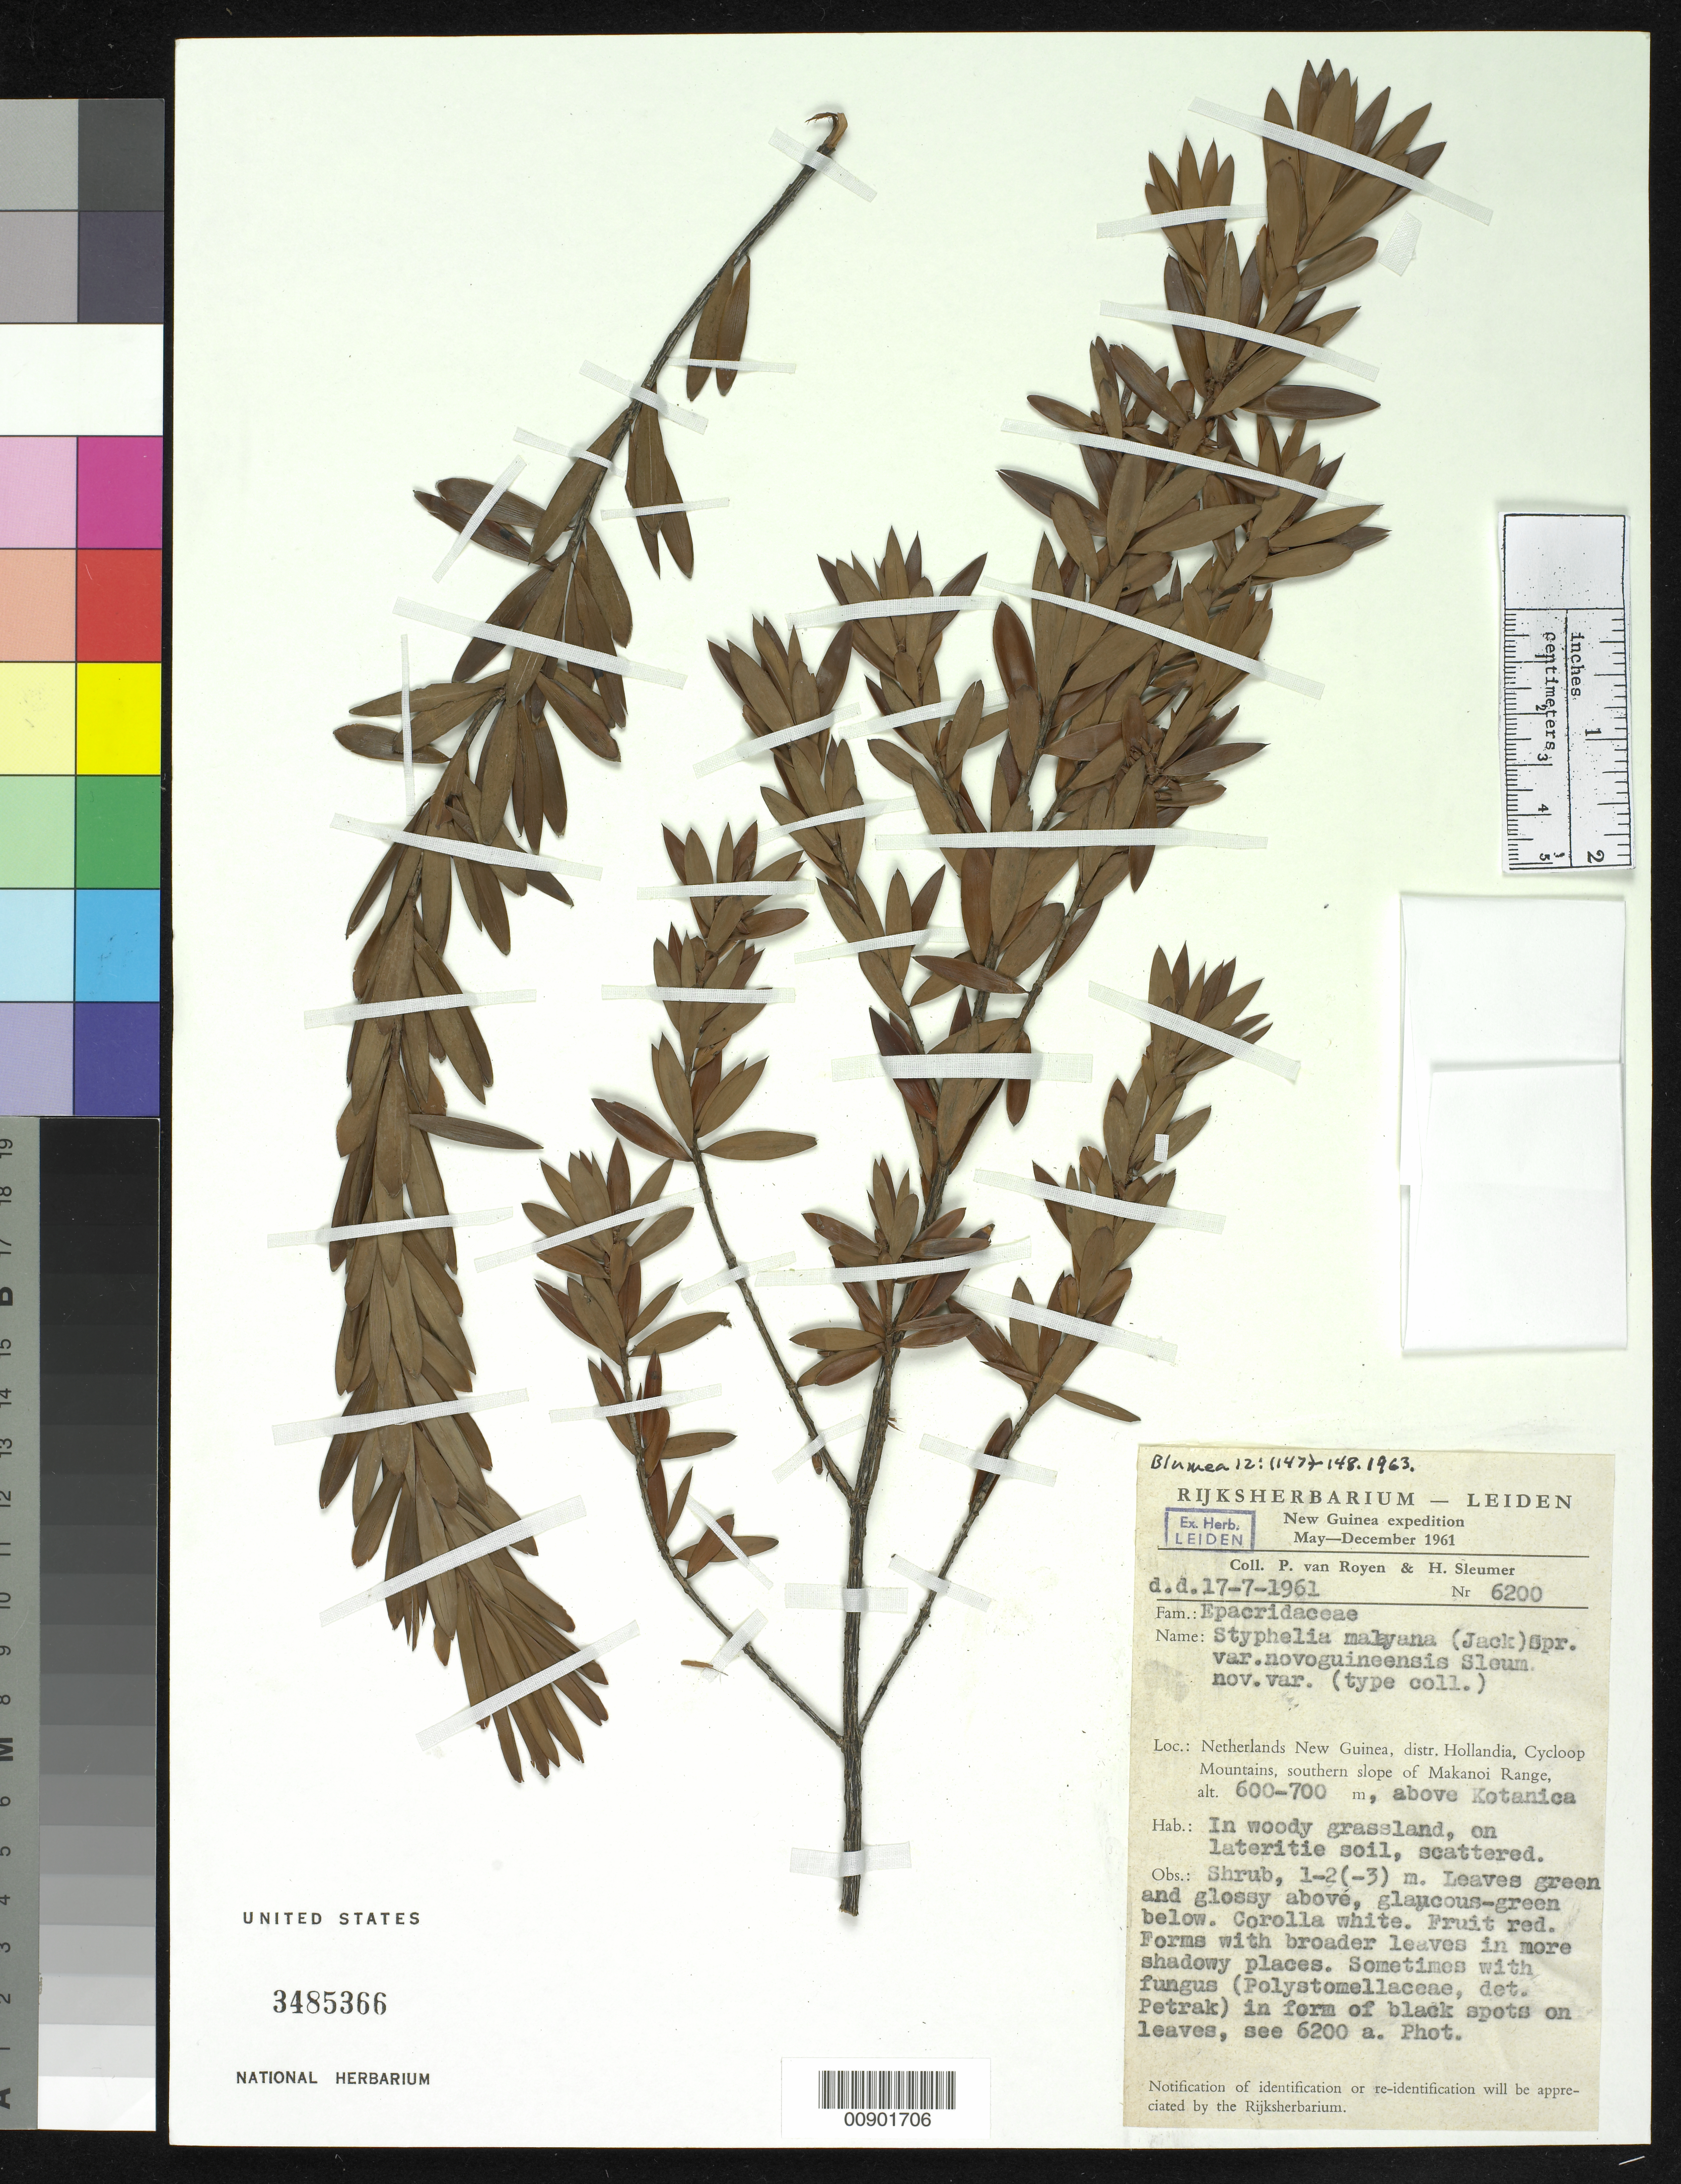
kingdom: Plantae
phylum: Tracheophyta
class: Magnoliopsida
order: Ericales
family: Ericaceae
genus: Styphelia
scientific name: Styphelia malayana var. novoguineensis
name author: Sleumer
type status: Isotype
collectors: P. van Royen & H. O. Sleumer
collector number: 6200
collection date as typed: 17 Jul 1961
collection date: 1961-07-17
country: Indonesia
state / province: Papua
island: New Guinea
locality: Netherlands New Guinea, distr. Hollandia, Cycloop Mountains, southern slope of Makanoi range, above Kotanica. Irian Jaya.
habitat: In woody grassland, on lateritic soil.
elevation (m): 600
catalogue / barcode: US 3485366